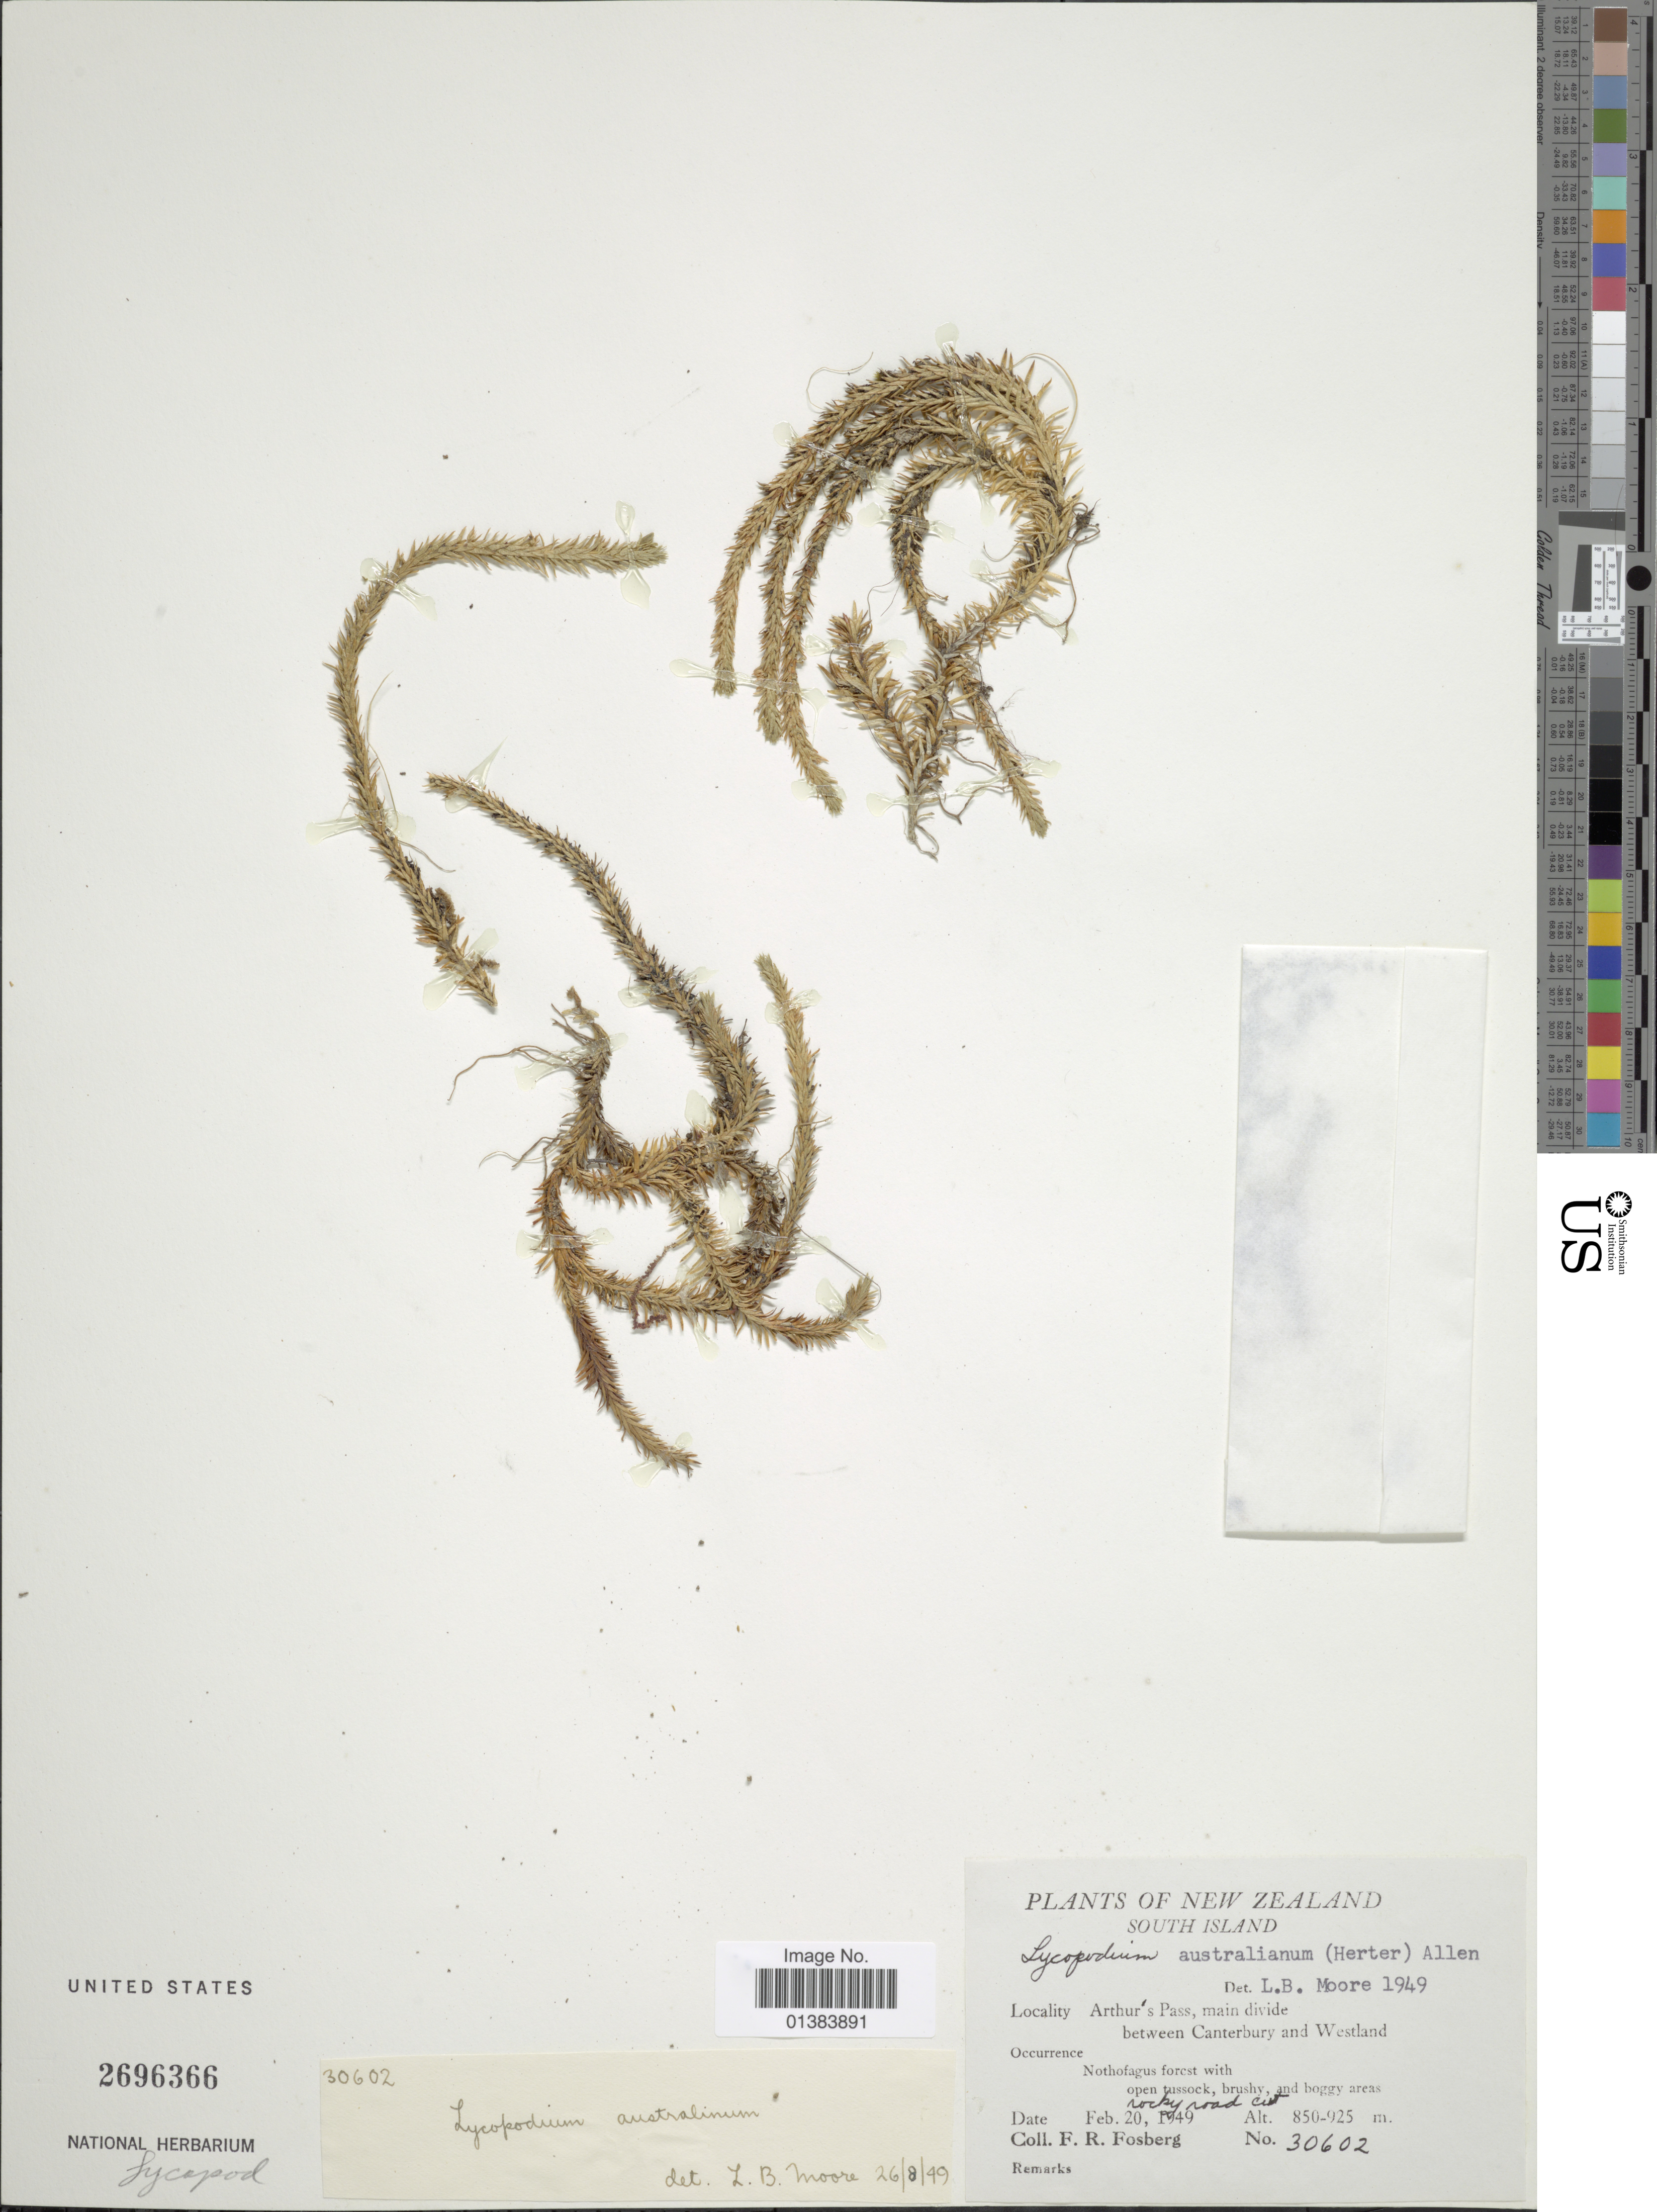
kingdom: Plantae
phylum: Tracheophyta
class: Lycopodiopsida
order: Lycopodiales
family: Lycopodiaceae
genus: Huperzia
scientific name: Huperzia australiana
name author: (Herter) Holub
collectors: F. R. Fosberg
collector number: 30602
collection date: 1949-02-20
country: New Zealand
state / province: Canterbury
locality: South Island, Arthur's Pass, main divide, between Canterbury and Westland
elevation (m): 850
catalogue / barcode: US 2696366